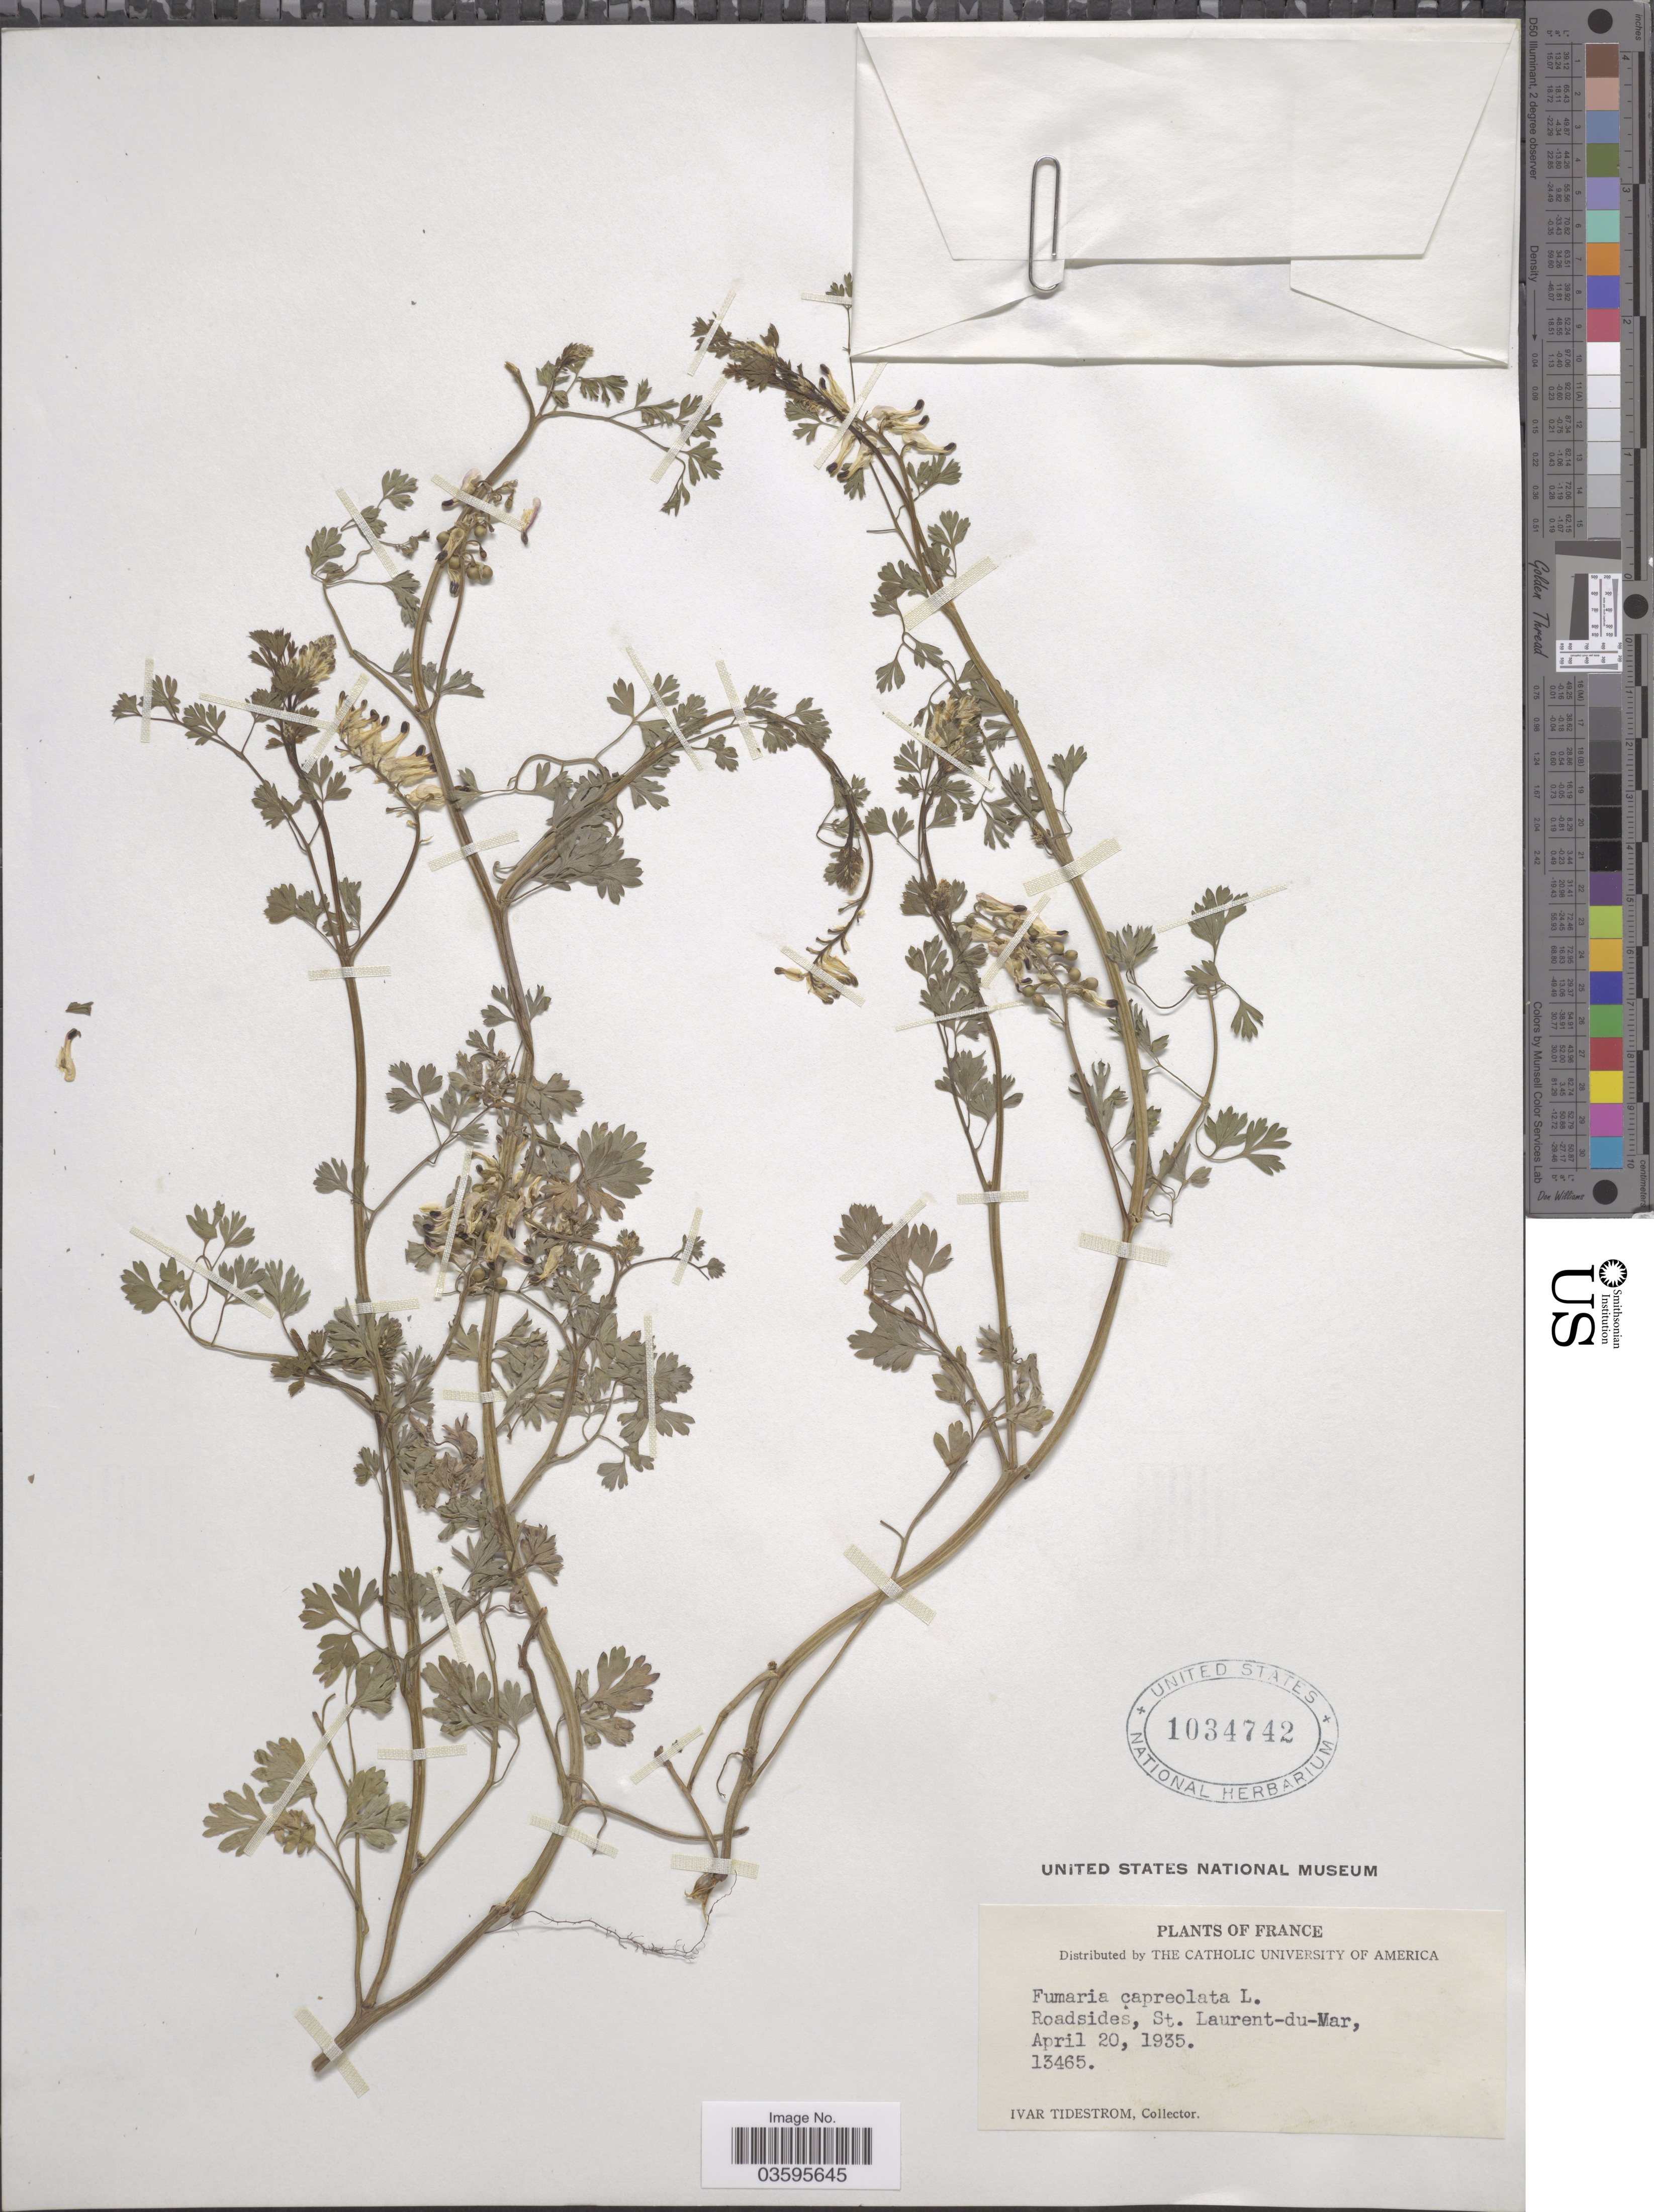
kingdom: Plantae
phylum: Tracheophyta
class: Magnoliopsida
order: Ranunculales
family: Papaveraceae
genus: Fumaria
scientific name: Fumaria capreolata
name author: L.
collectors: I. F. Tidestrom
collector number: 13465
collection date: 1935-04-20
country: France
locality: Roadsides, St. Laurent-du-Mar.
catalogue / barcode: US 1034742